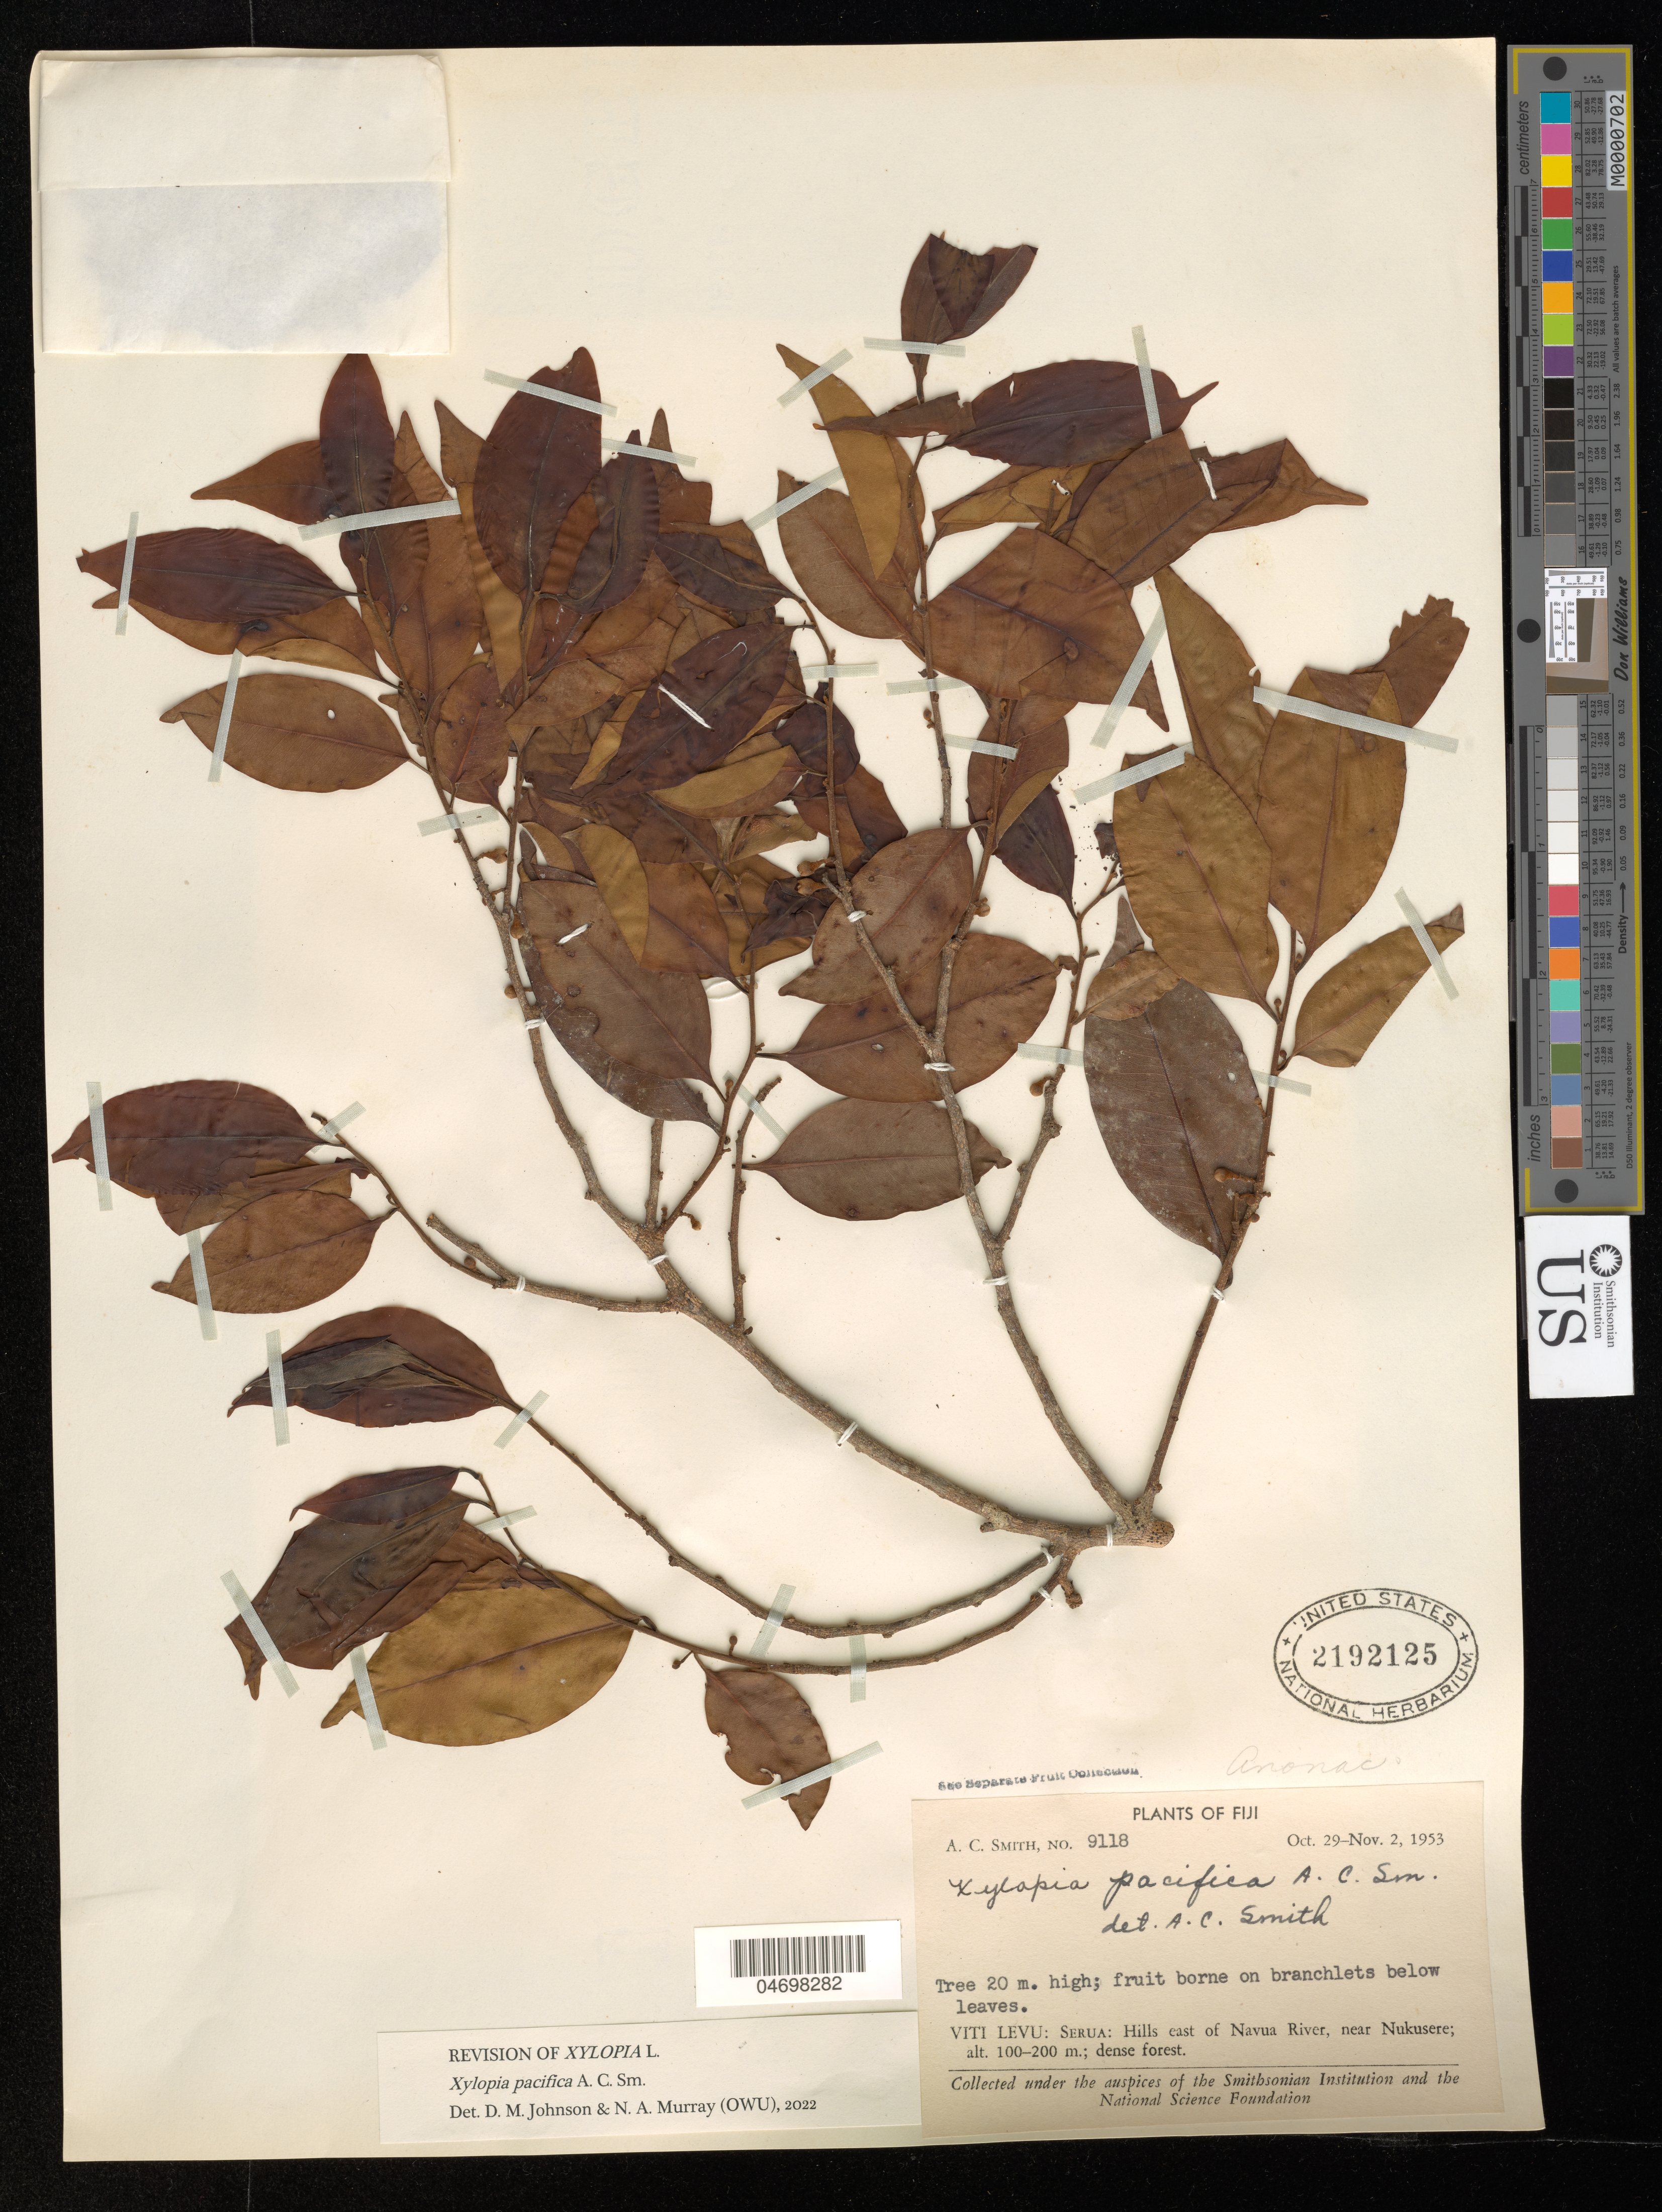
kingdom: Plantae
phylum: Tracheophyta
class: Magnoliopsida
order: Magnoliales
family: Annonaceae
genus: Xylopia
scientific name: Xylopia pacifica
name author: A.C. Sm.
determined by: Johnson, D. M.; Murray, N. A.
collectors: C. A. Smith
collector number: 9118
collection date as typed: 29 Oct 1953 to 02 Nov 1953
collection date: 1953-10-29/1953-11-02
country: Fiji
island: Serua Reef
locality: Viti Levu. Hills east of Navua River, near Nukusere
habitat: Dense forest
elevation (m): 100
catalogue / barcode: US 2192125